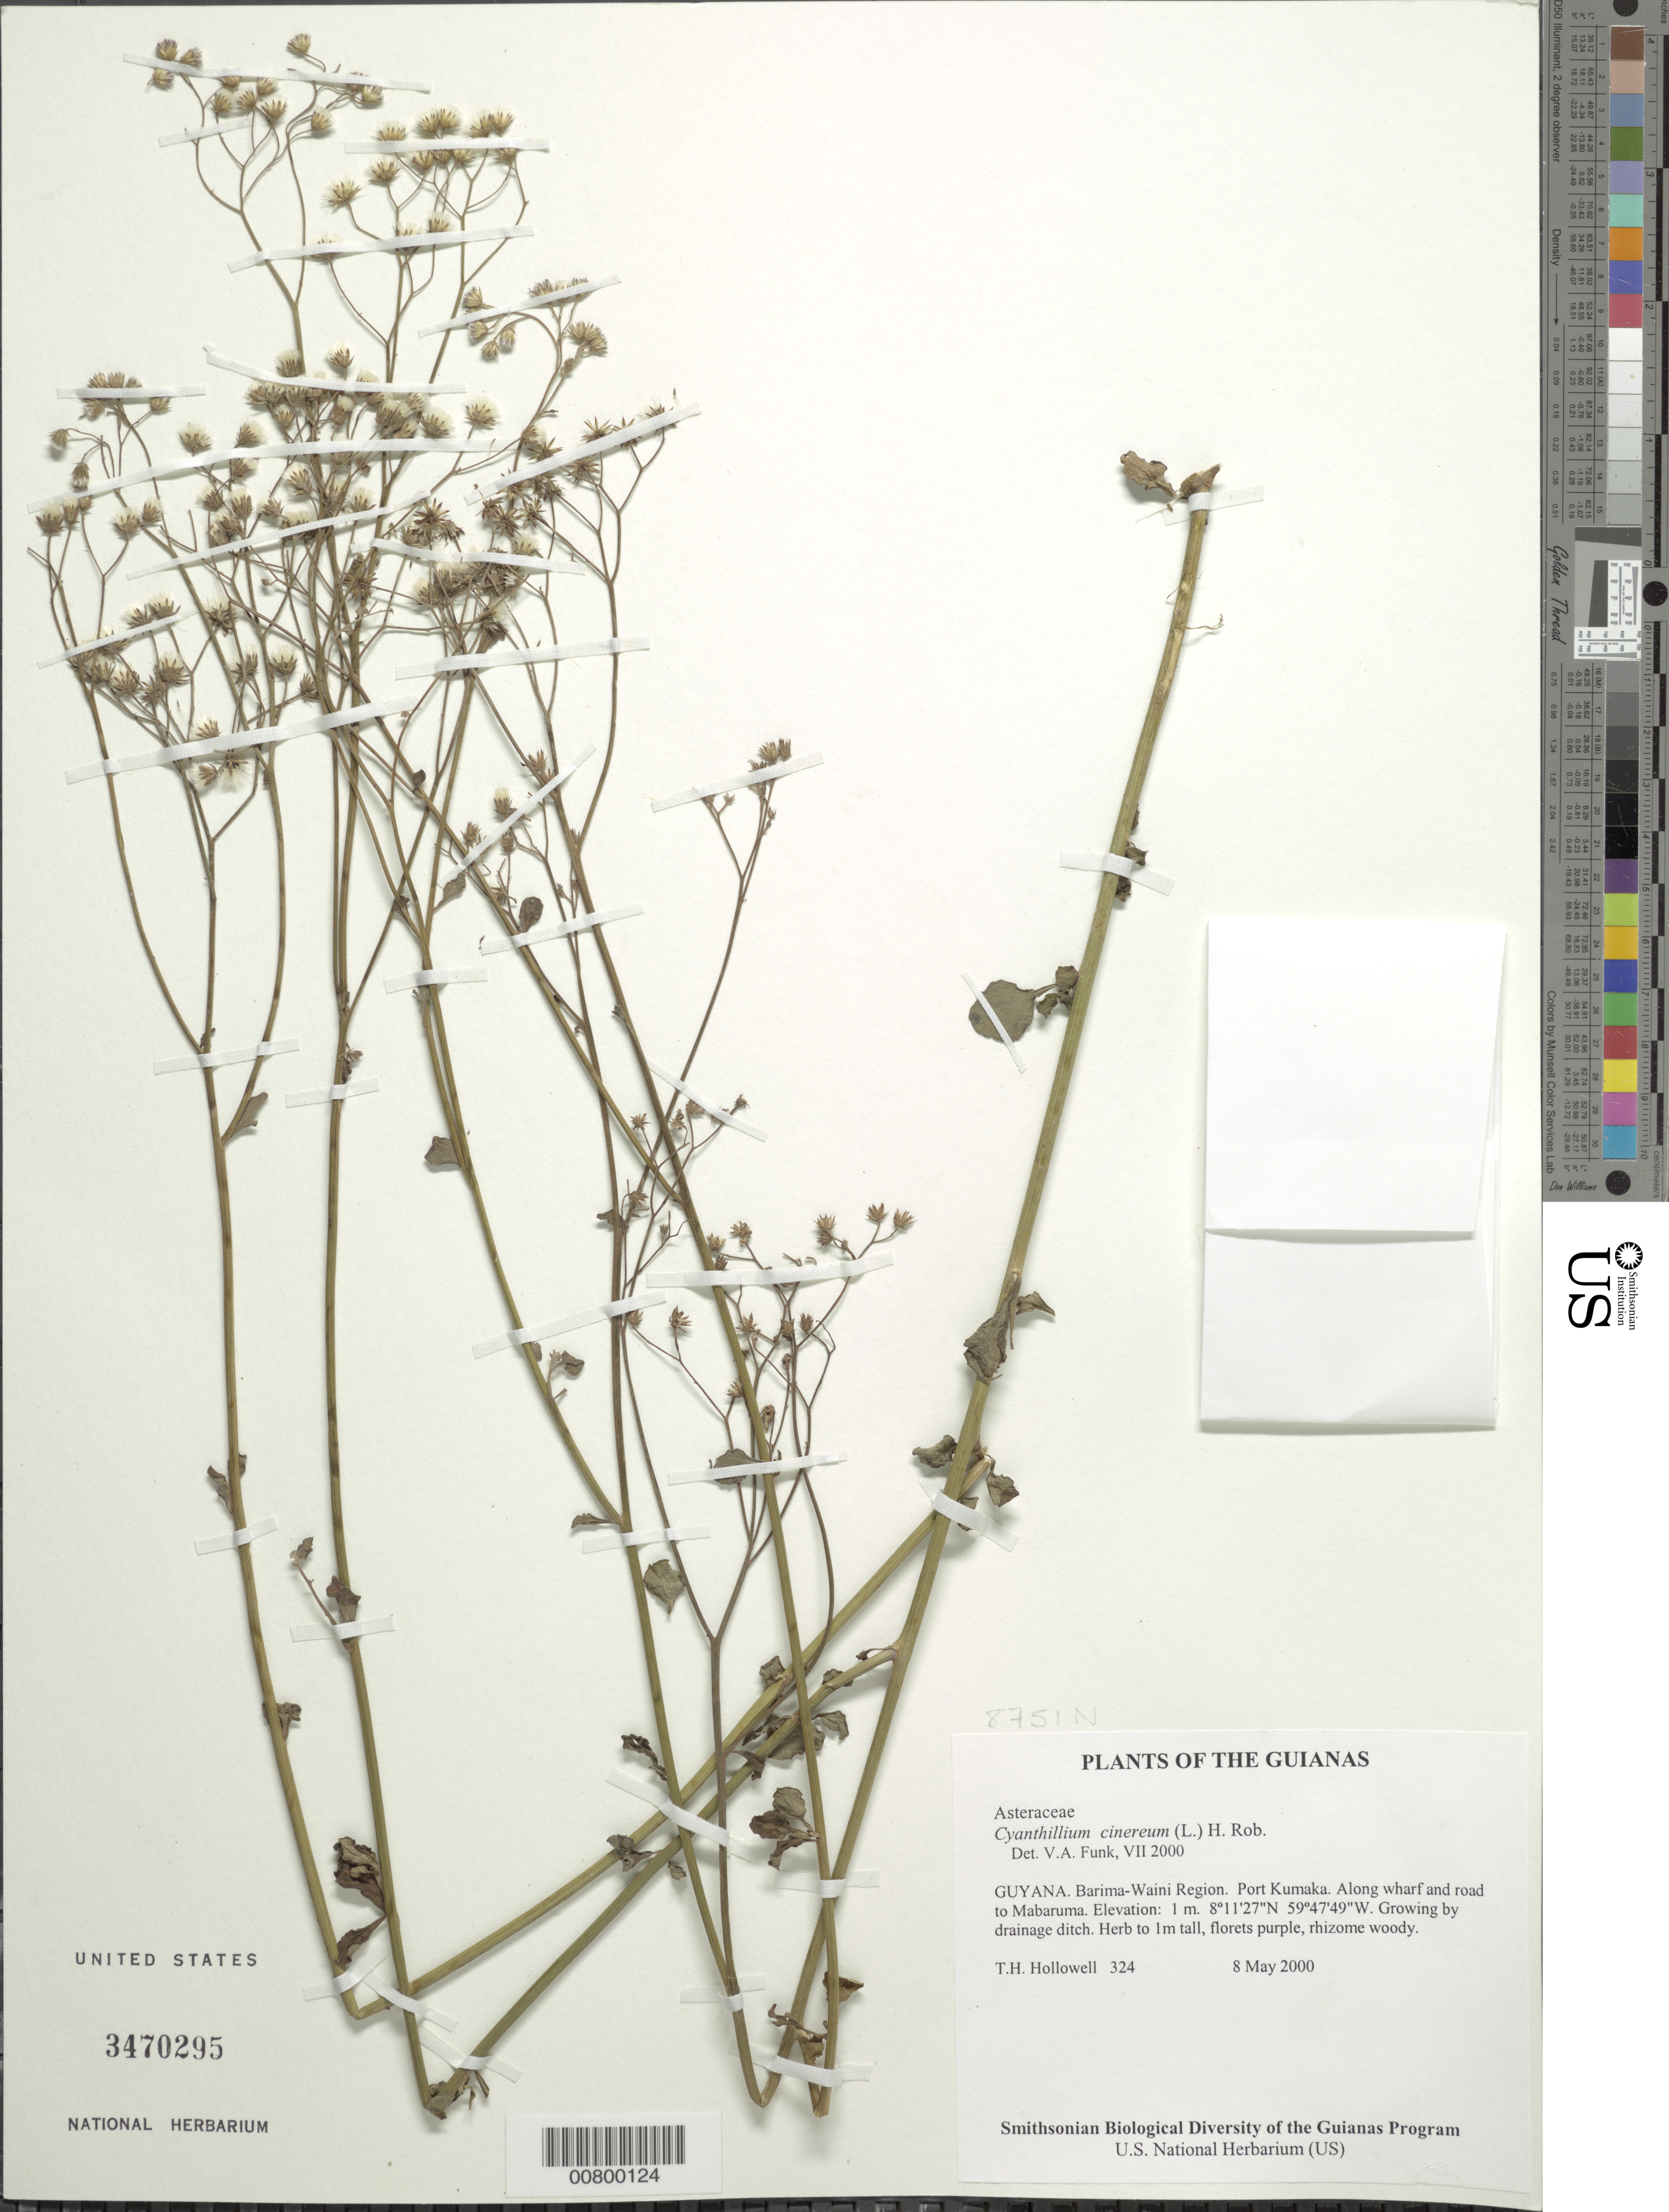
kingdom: Plantae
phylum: Tracheophyta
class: Magnoliopsida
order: Asterales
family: Asteraceae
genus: Cyanthillium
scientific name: Cyanthillium cinereum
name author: (L.) H. Rob.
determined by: Funk, Vicki A., (BOT), Smithsonian Institution - National Museum of Natural History (UNITED STATES)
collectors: T. Hollowell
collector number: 324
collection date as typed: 8 May 2000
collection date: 2000-05-08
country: Guyana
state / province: Barima-Waini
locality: Port Kumaka. Along wharf and road to Mabaruma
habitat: Growing by drainage ditch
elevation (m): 3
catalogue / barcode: US 3470295